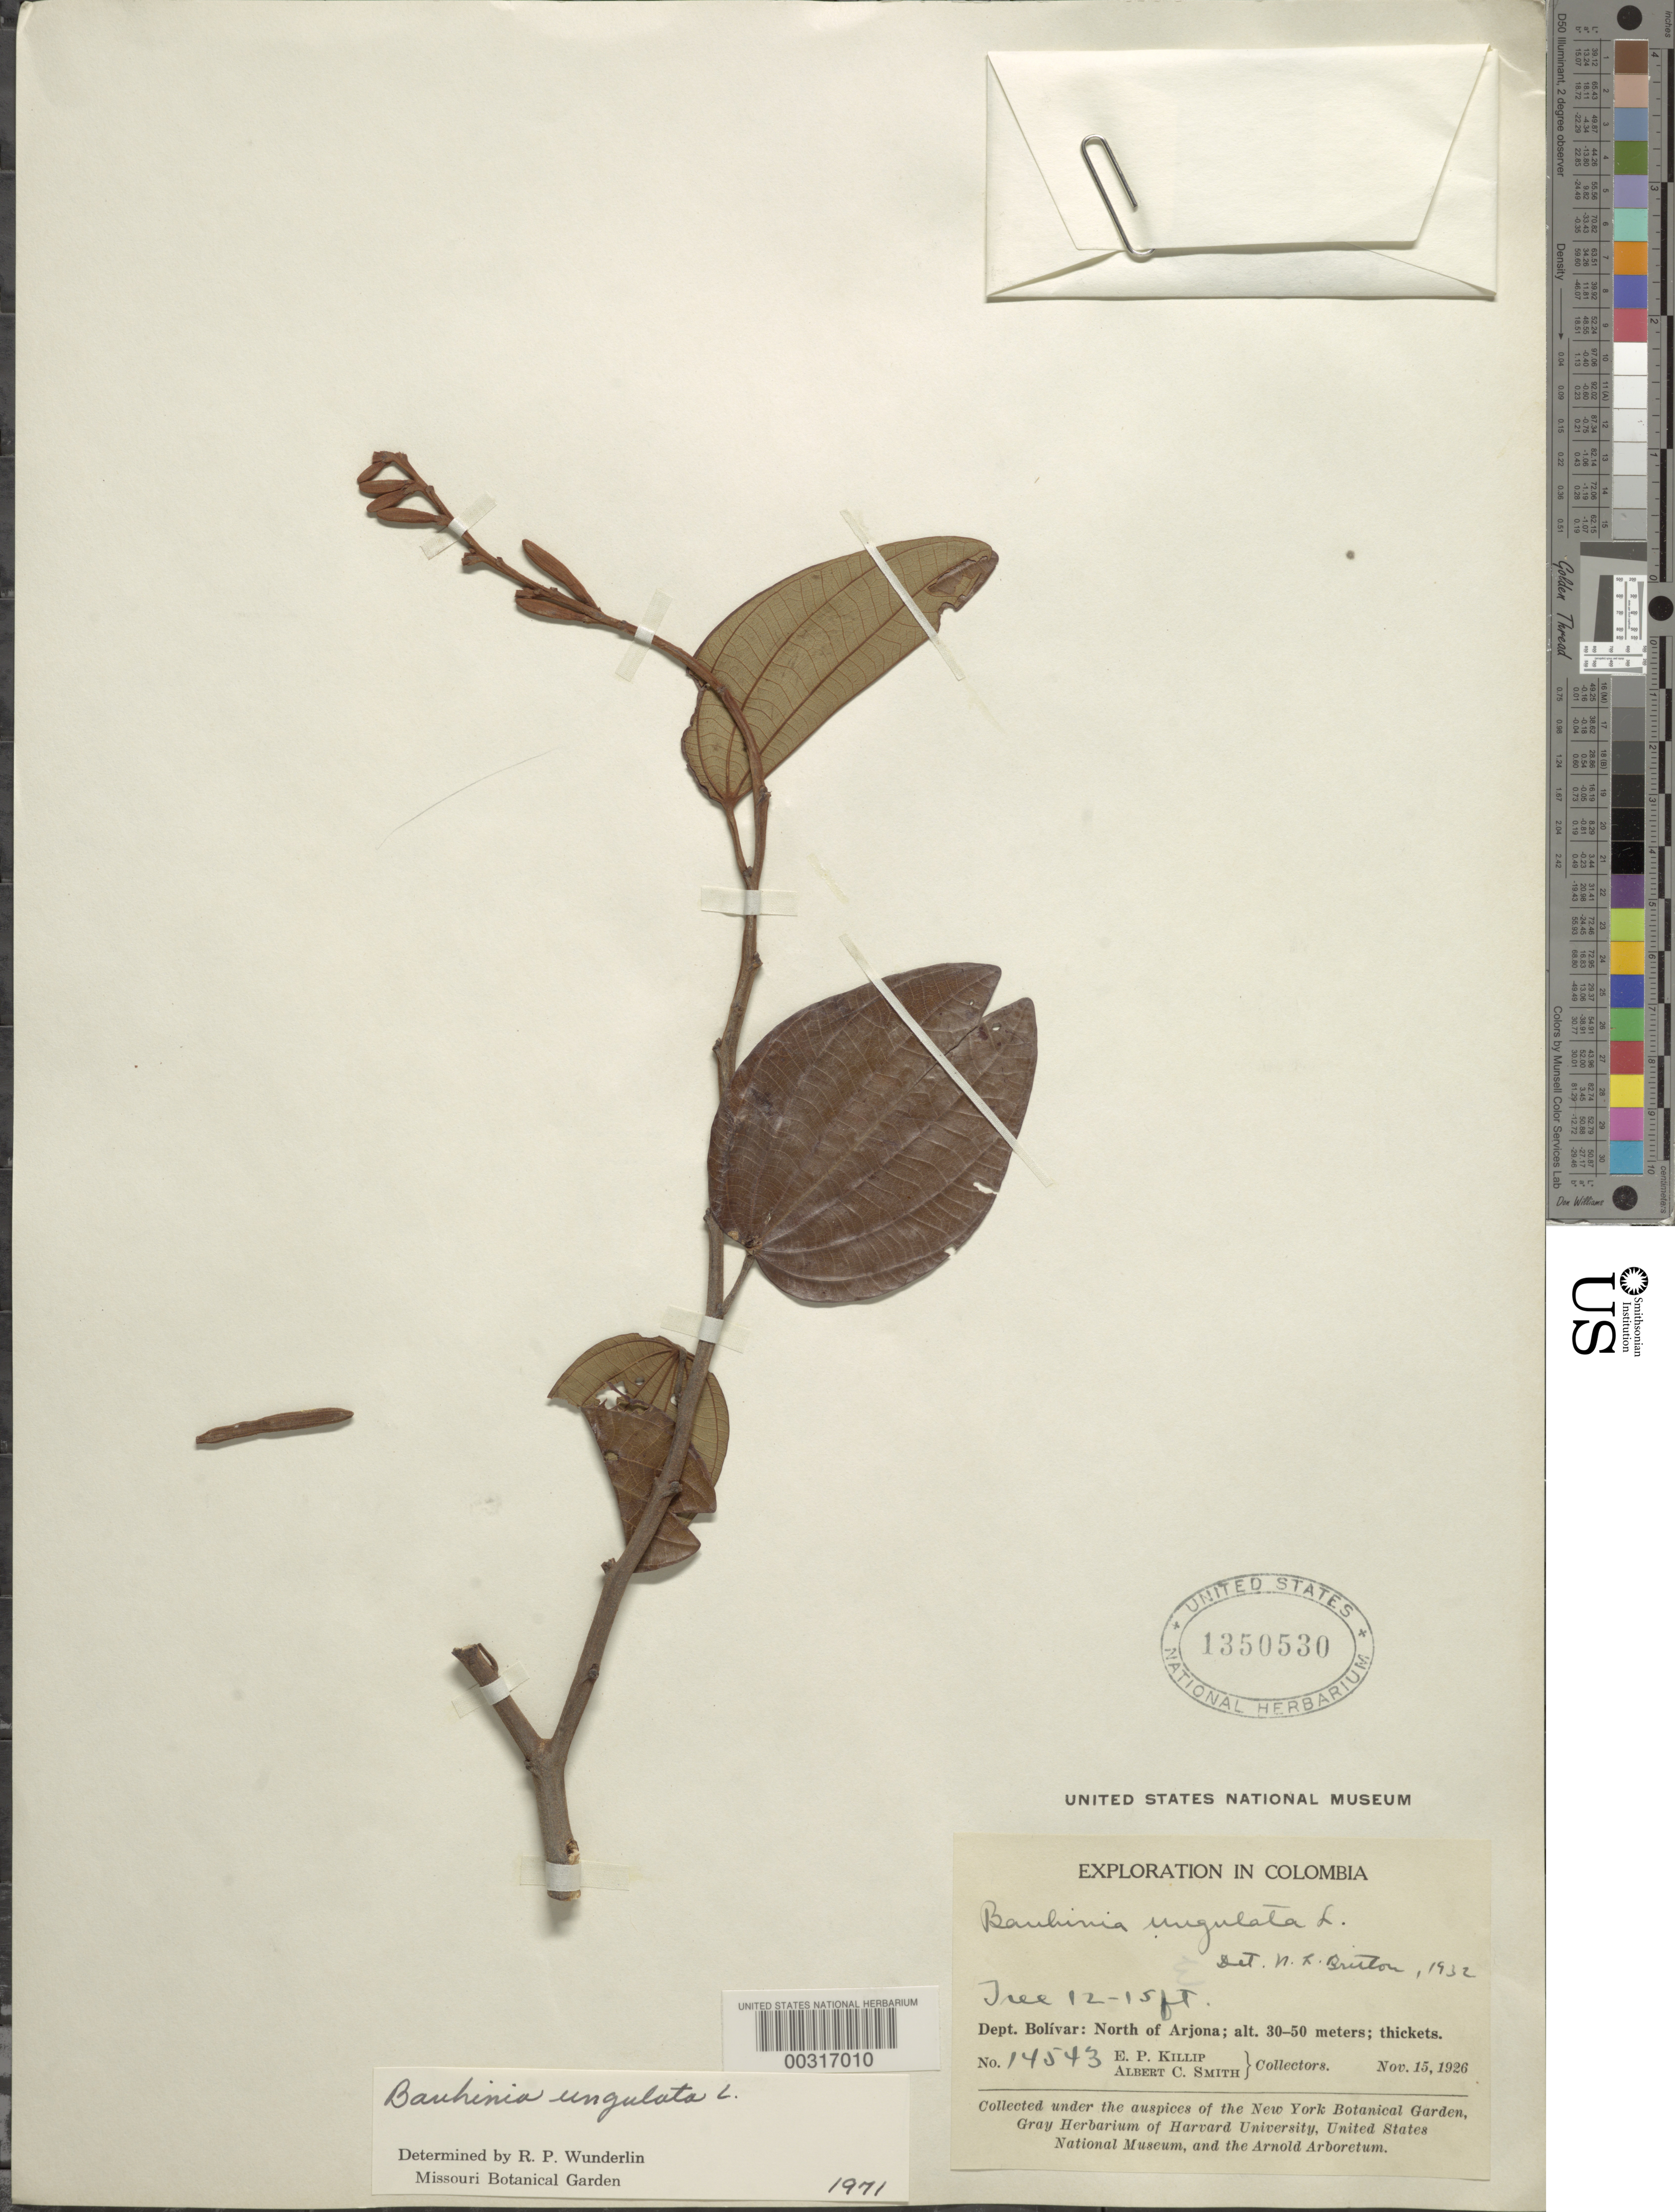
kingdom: Plantae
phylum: Tracheophyta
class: Magnoliopsida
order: Fabales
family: Fabaceae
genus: Bauhinia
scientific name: Bauhinia ungulata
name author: L.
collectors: E. P. Killip & A. C. Smith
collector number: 14543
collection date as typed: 15 Nov 1926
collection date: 1926-11-15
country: Colombia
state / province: Bolívar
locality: N of Arjona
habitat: Thickets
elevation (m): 30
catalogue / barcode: US 1350530